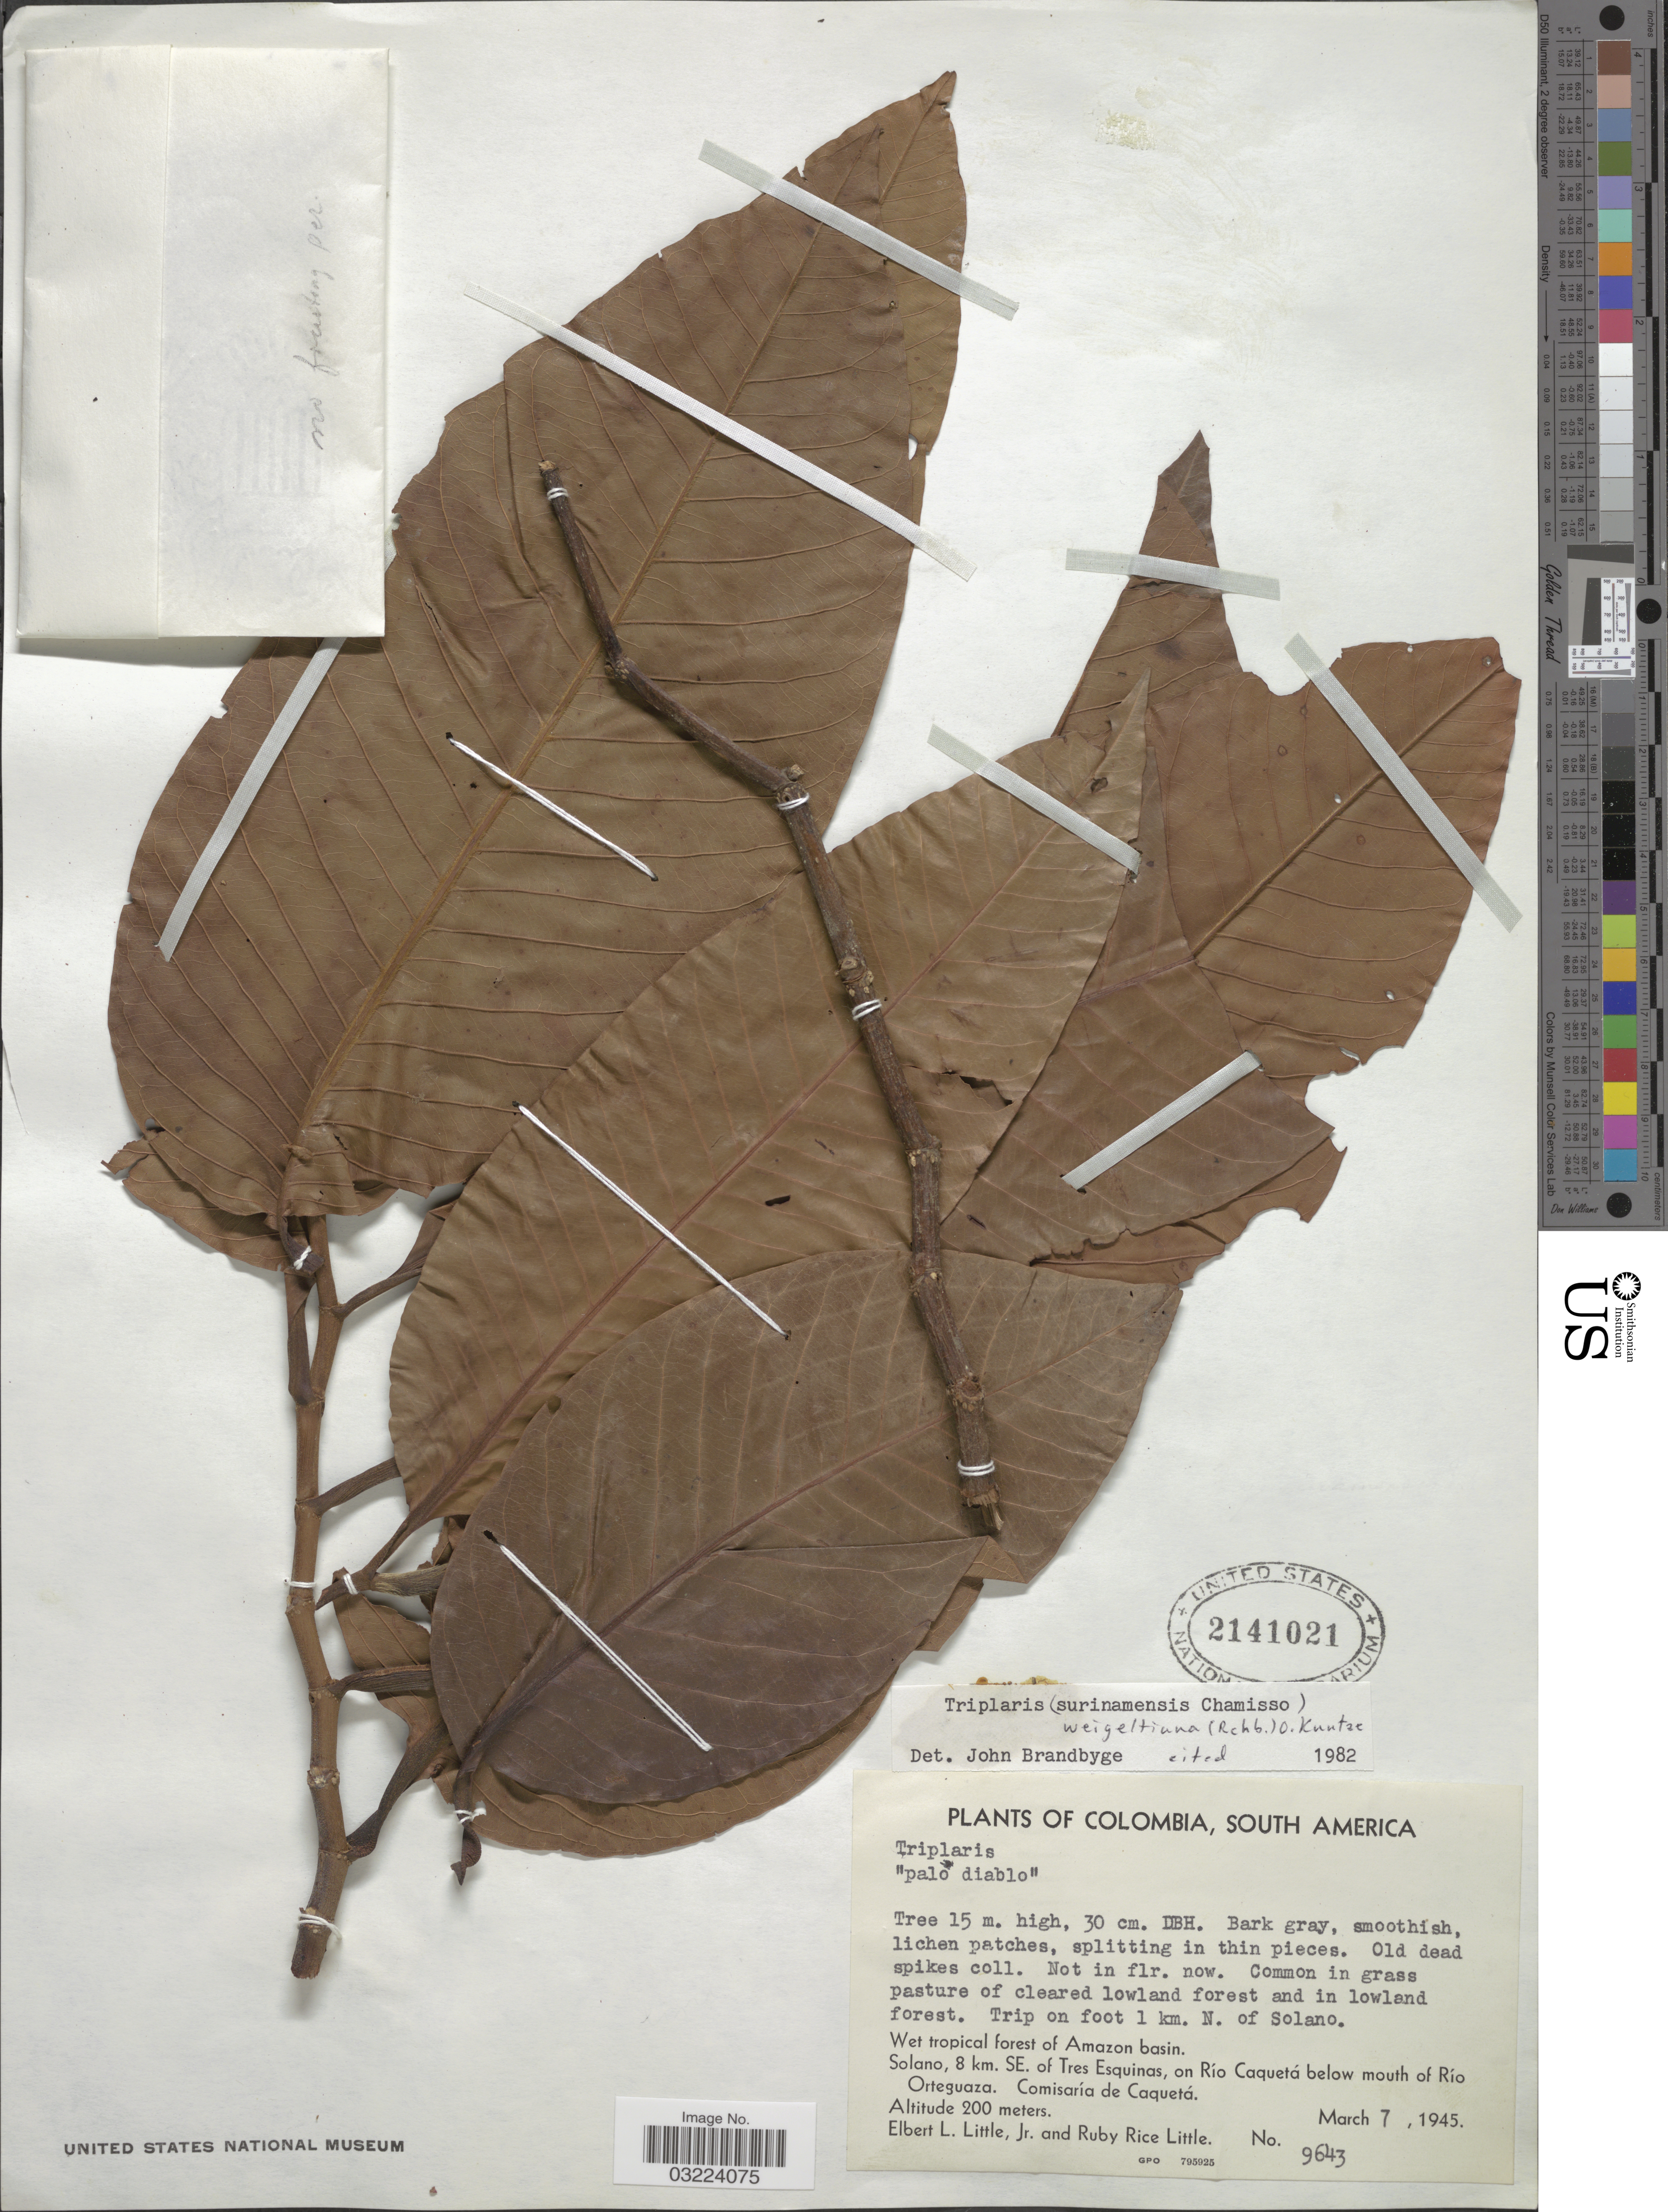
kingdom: Plantae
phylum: Tracheophyta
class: Magnoliopsida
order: Caryophyllales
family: Polygonaceae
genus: Triplaris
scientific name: Triplaris weigeltiana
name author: (Rchb.) Kuntze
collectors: E. L. Little & R. R. Little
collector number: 9643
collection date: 1945-03-07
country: Colombia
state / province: Caquetá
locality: Trip on foot 1 km. N. of Solano. Wet tropical forest of Amazon basin. Solano, 8 km. SE. of Tres Esquinas, on Río Caquetá below mouth of Río Orteguaza. Comisaría de Caquetá.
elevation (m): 200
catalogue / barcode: US 2141021